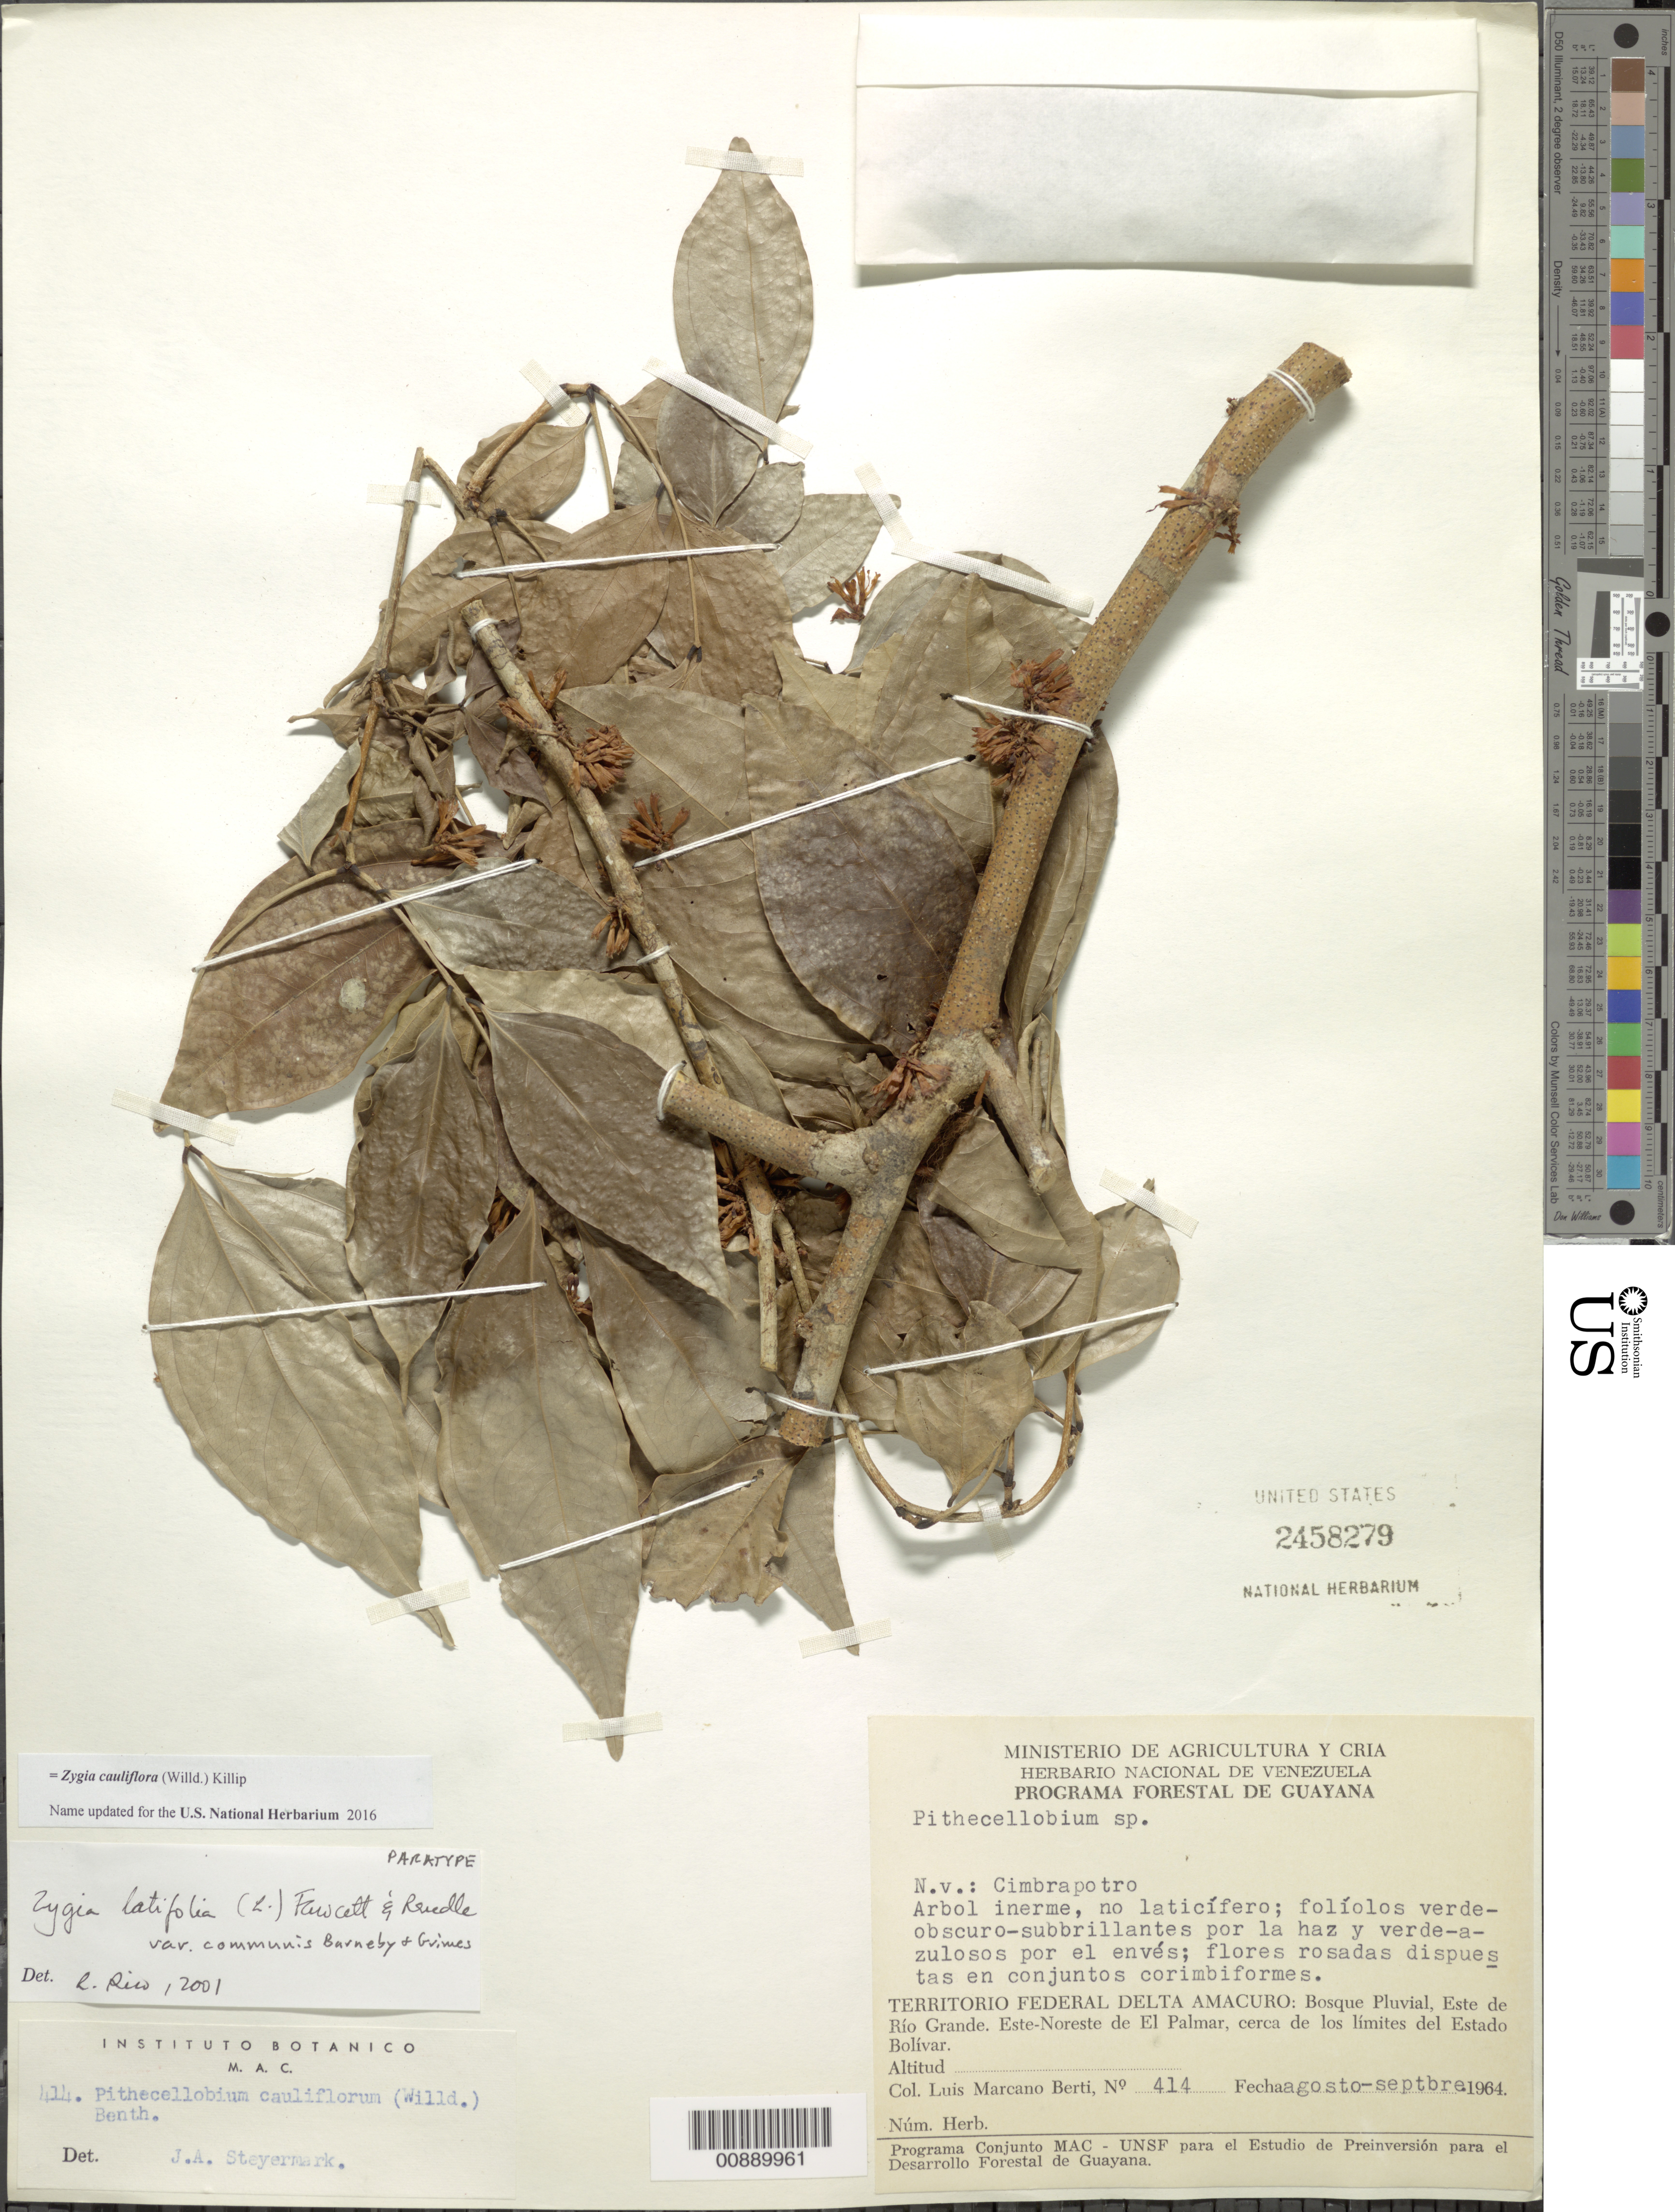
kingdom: Plantae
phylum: Tracheophyta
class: Magnoliopsida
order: Fabales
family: Fabaceae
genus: Zygia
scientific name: Zygia cauliflora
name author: (Willd.) Killip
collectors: L. Marcano-Berti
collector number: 414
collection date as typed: Aug-64 to Sep-64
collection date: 1964-08/1964-09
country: Venezuela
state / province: Delta Amacuro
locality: Este de Río Grande, ENE de El Palmar, cerca de los limites del Estado Bolívar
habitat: Bosque pluvial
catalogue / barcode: US 2458279